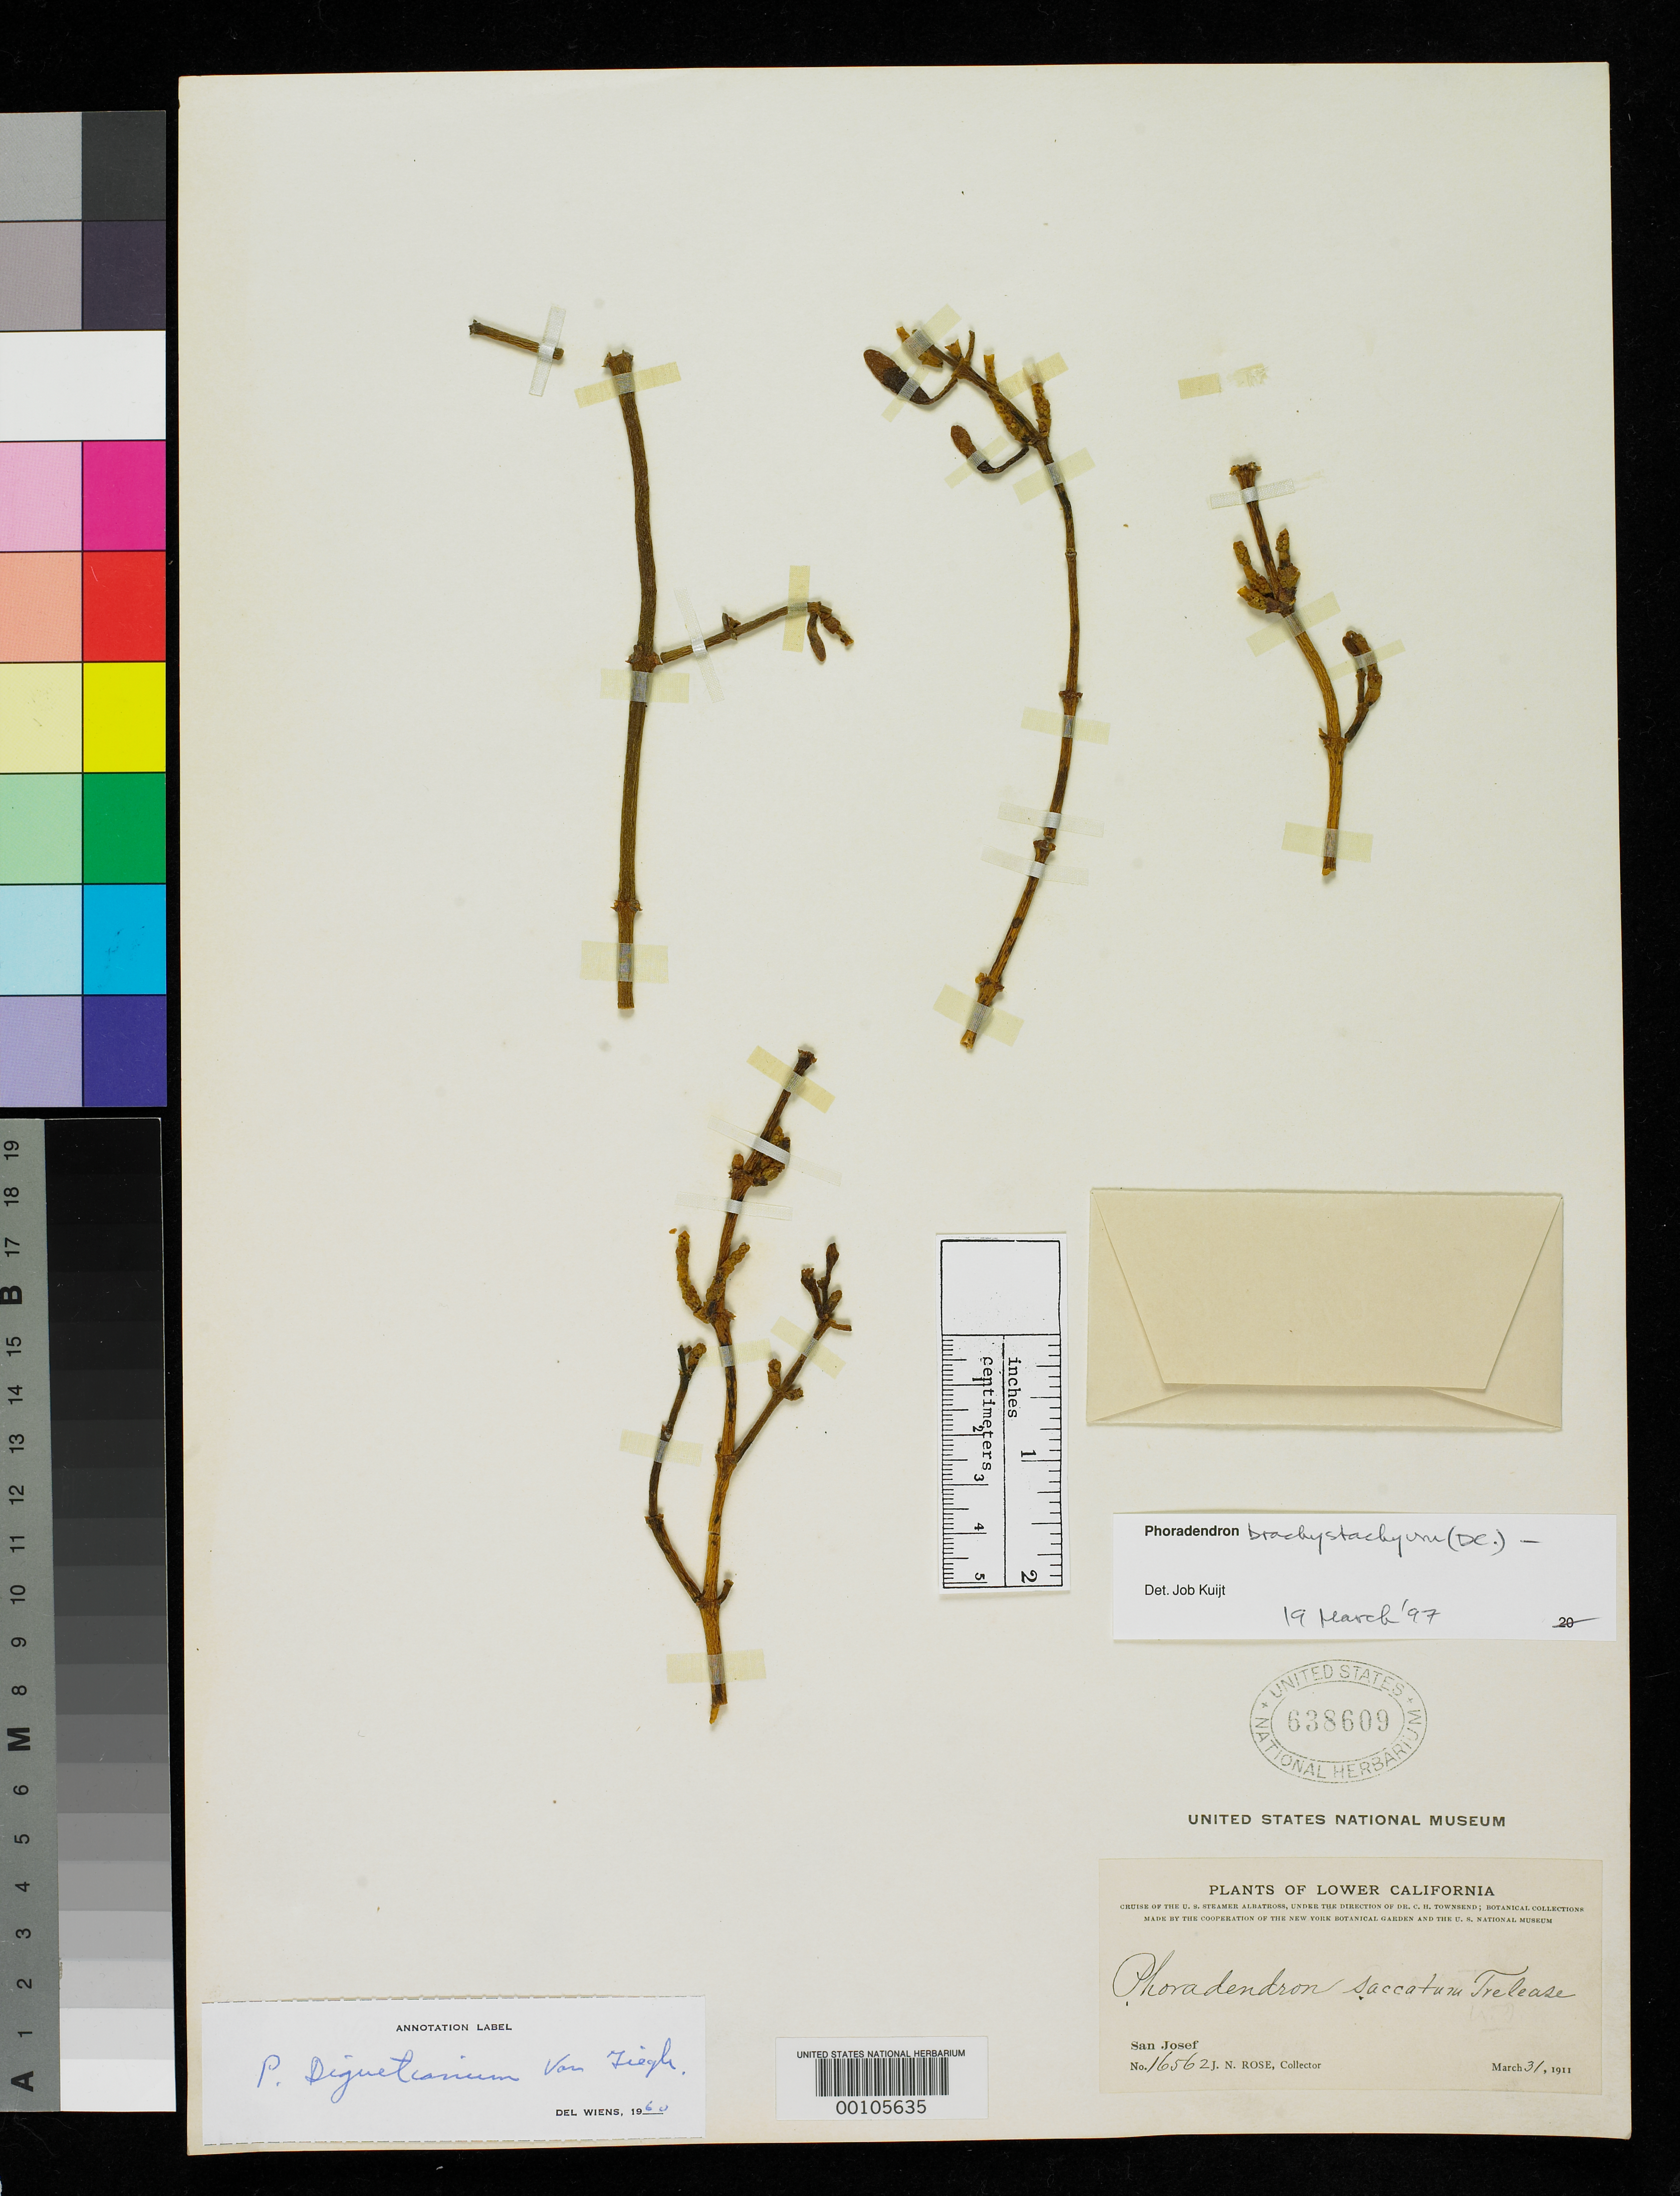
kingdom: Plantae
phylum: Tracheophyta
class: Magnoliopsida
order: Santalales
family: Viscaceae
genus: Phoradendron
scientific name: Phoradendron saccatum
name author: Trel.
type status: Isotype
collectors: J. N. Rose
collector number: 16562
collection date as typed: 31 Mar 1911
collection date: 1911-03-31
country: Mexico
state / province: Baja California Sur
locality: San Josef.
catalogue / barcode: US 638609